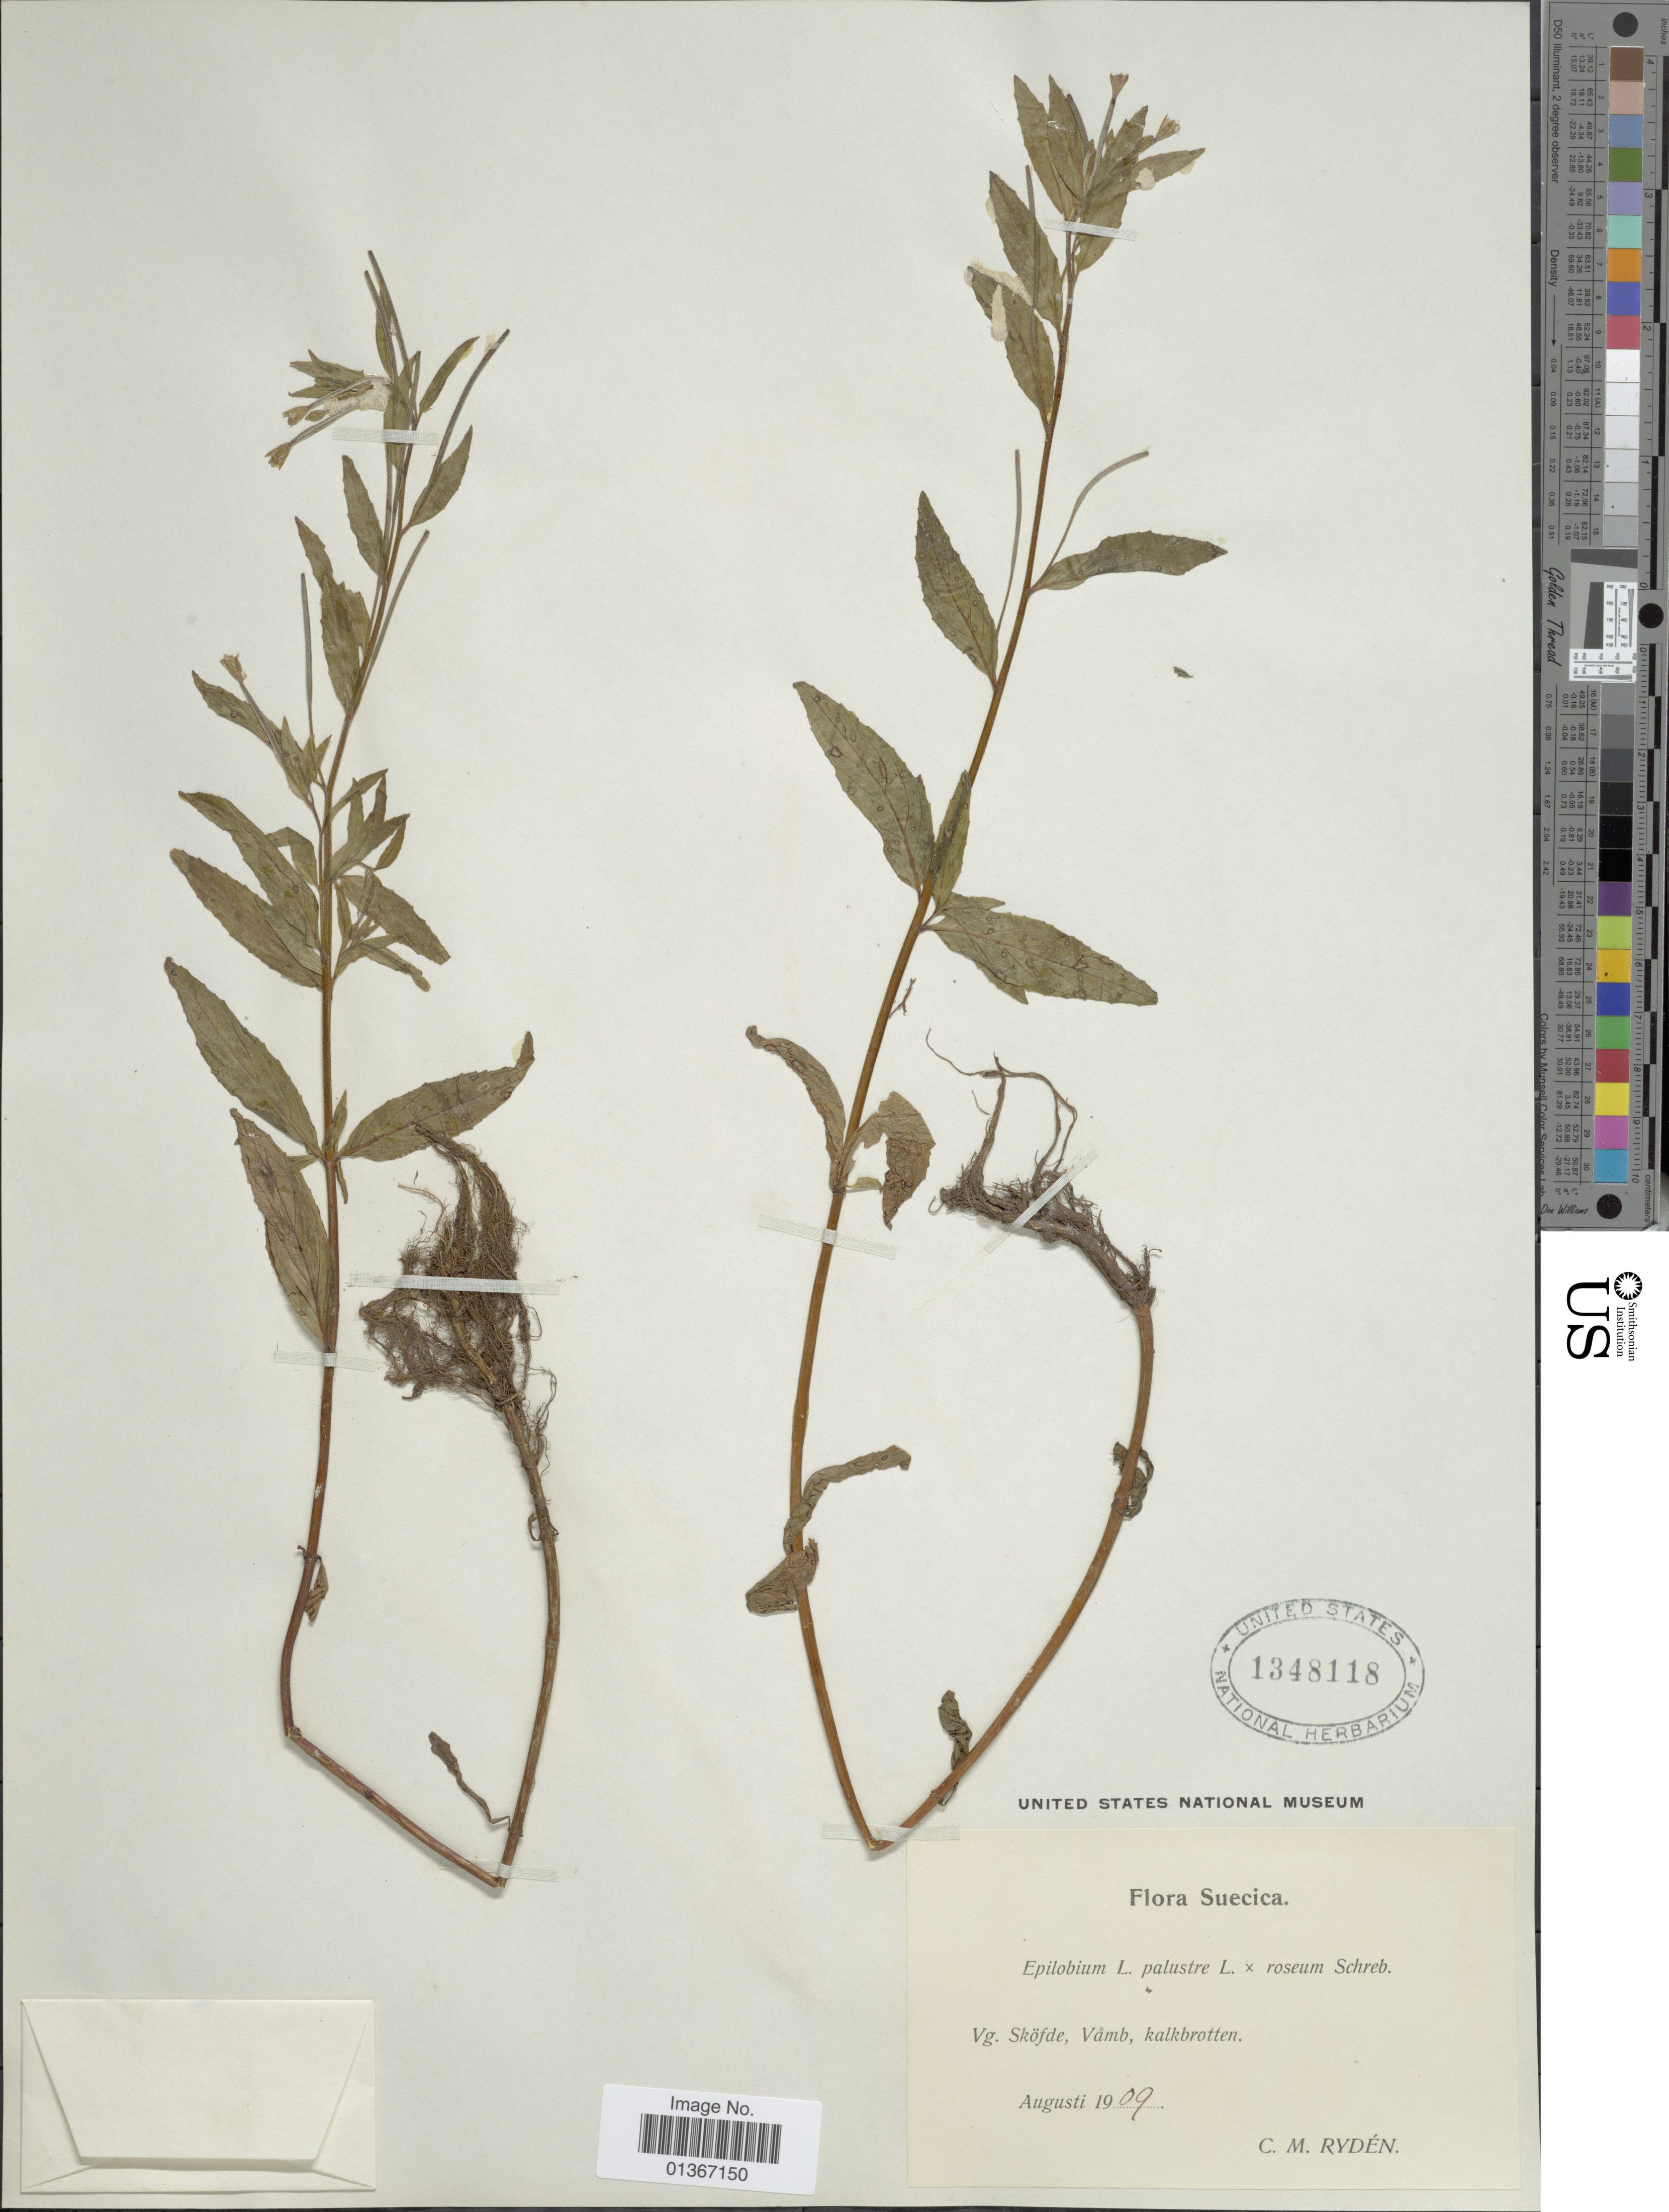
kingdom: Plantae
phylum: Tracheophyta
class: Magnoliopsida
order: Myrtales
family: Onagraceae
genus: Epilobium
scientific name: Epilobium palustre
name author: L.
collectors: C. Rydén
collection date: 1909-08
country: Sweden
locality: Suecica. Vg. Sköfde, Våmb, kalkbrotten.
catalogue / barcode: US 1348118